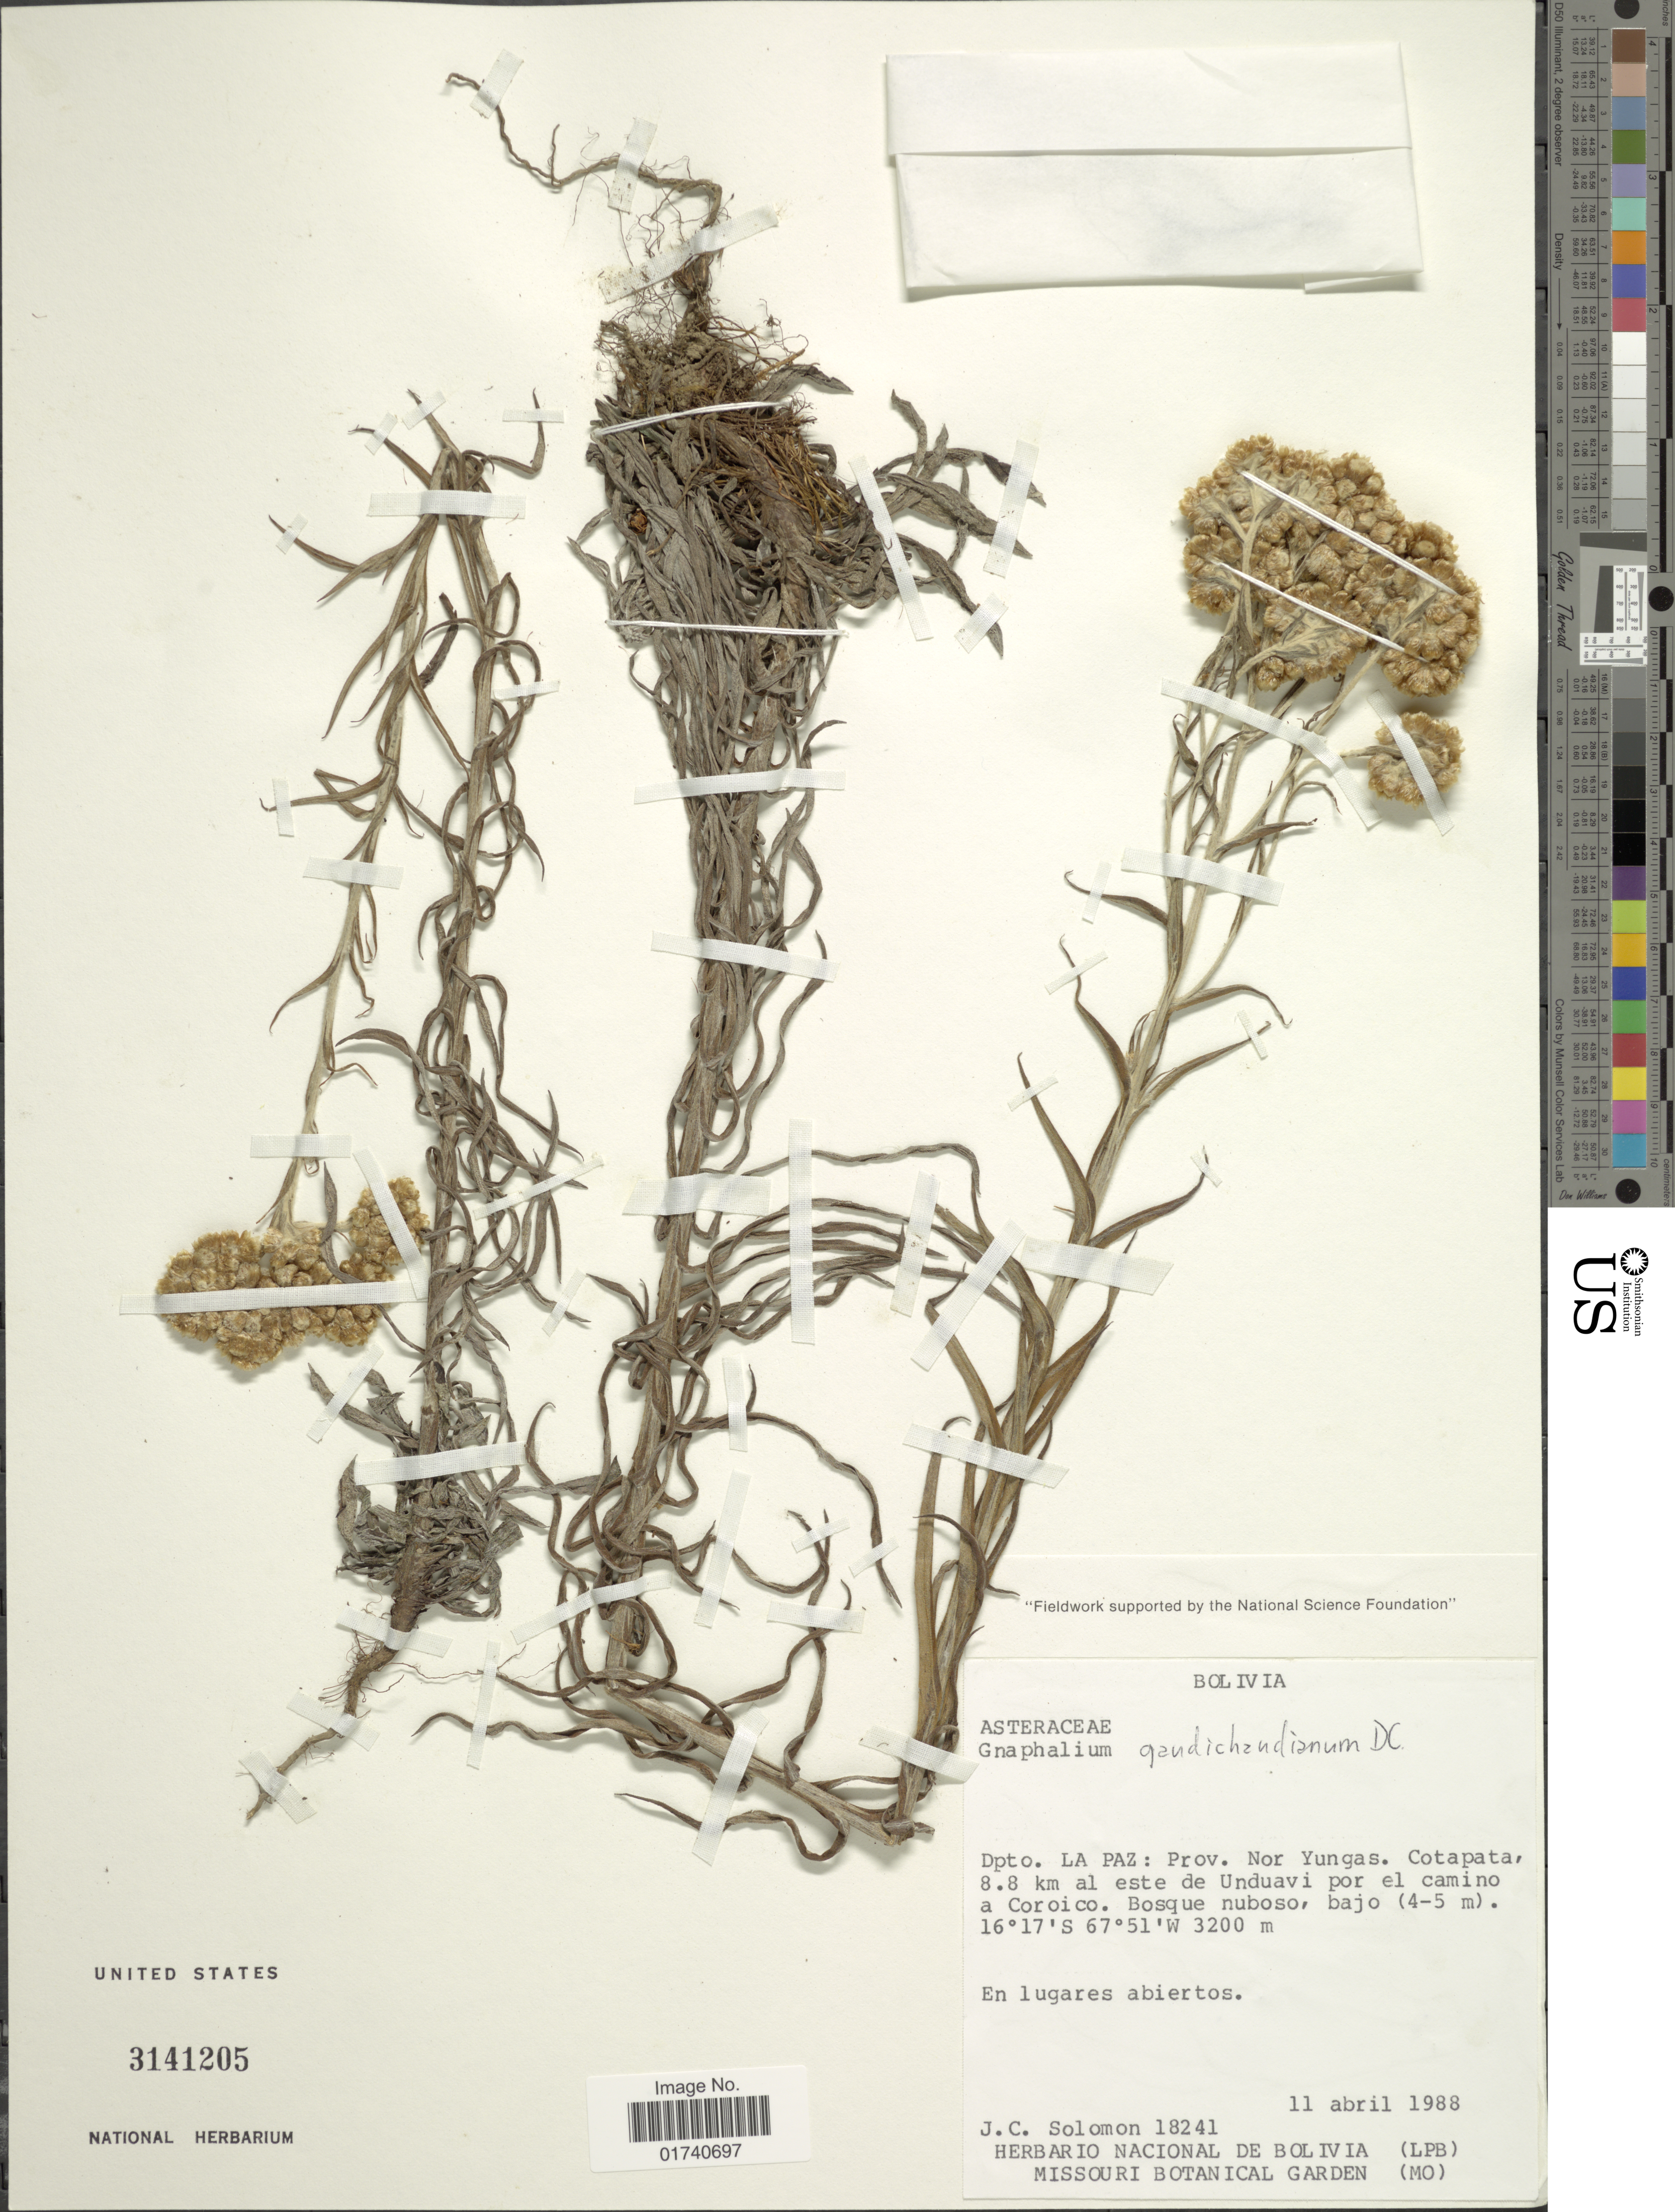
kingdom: Plantae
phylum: Tracheophyta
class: Magnoliopsida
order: Asterales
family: Asteraceae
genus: Pseudognaphalium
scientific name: Pseudognaphalium gaudichaudianum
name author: (DC.) Anderb.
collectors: J. C. Solomon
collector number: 18241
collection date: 1988-04-11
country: Bolivia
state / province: La Paz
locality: Dpto. La Paz: Prov. Nor Yungas. Cotapata, 8.8 km al easte de Unduavi por el camino a Coroico.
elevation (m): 3200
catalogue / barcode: US 3141205